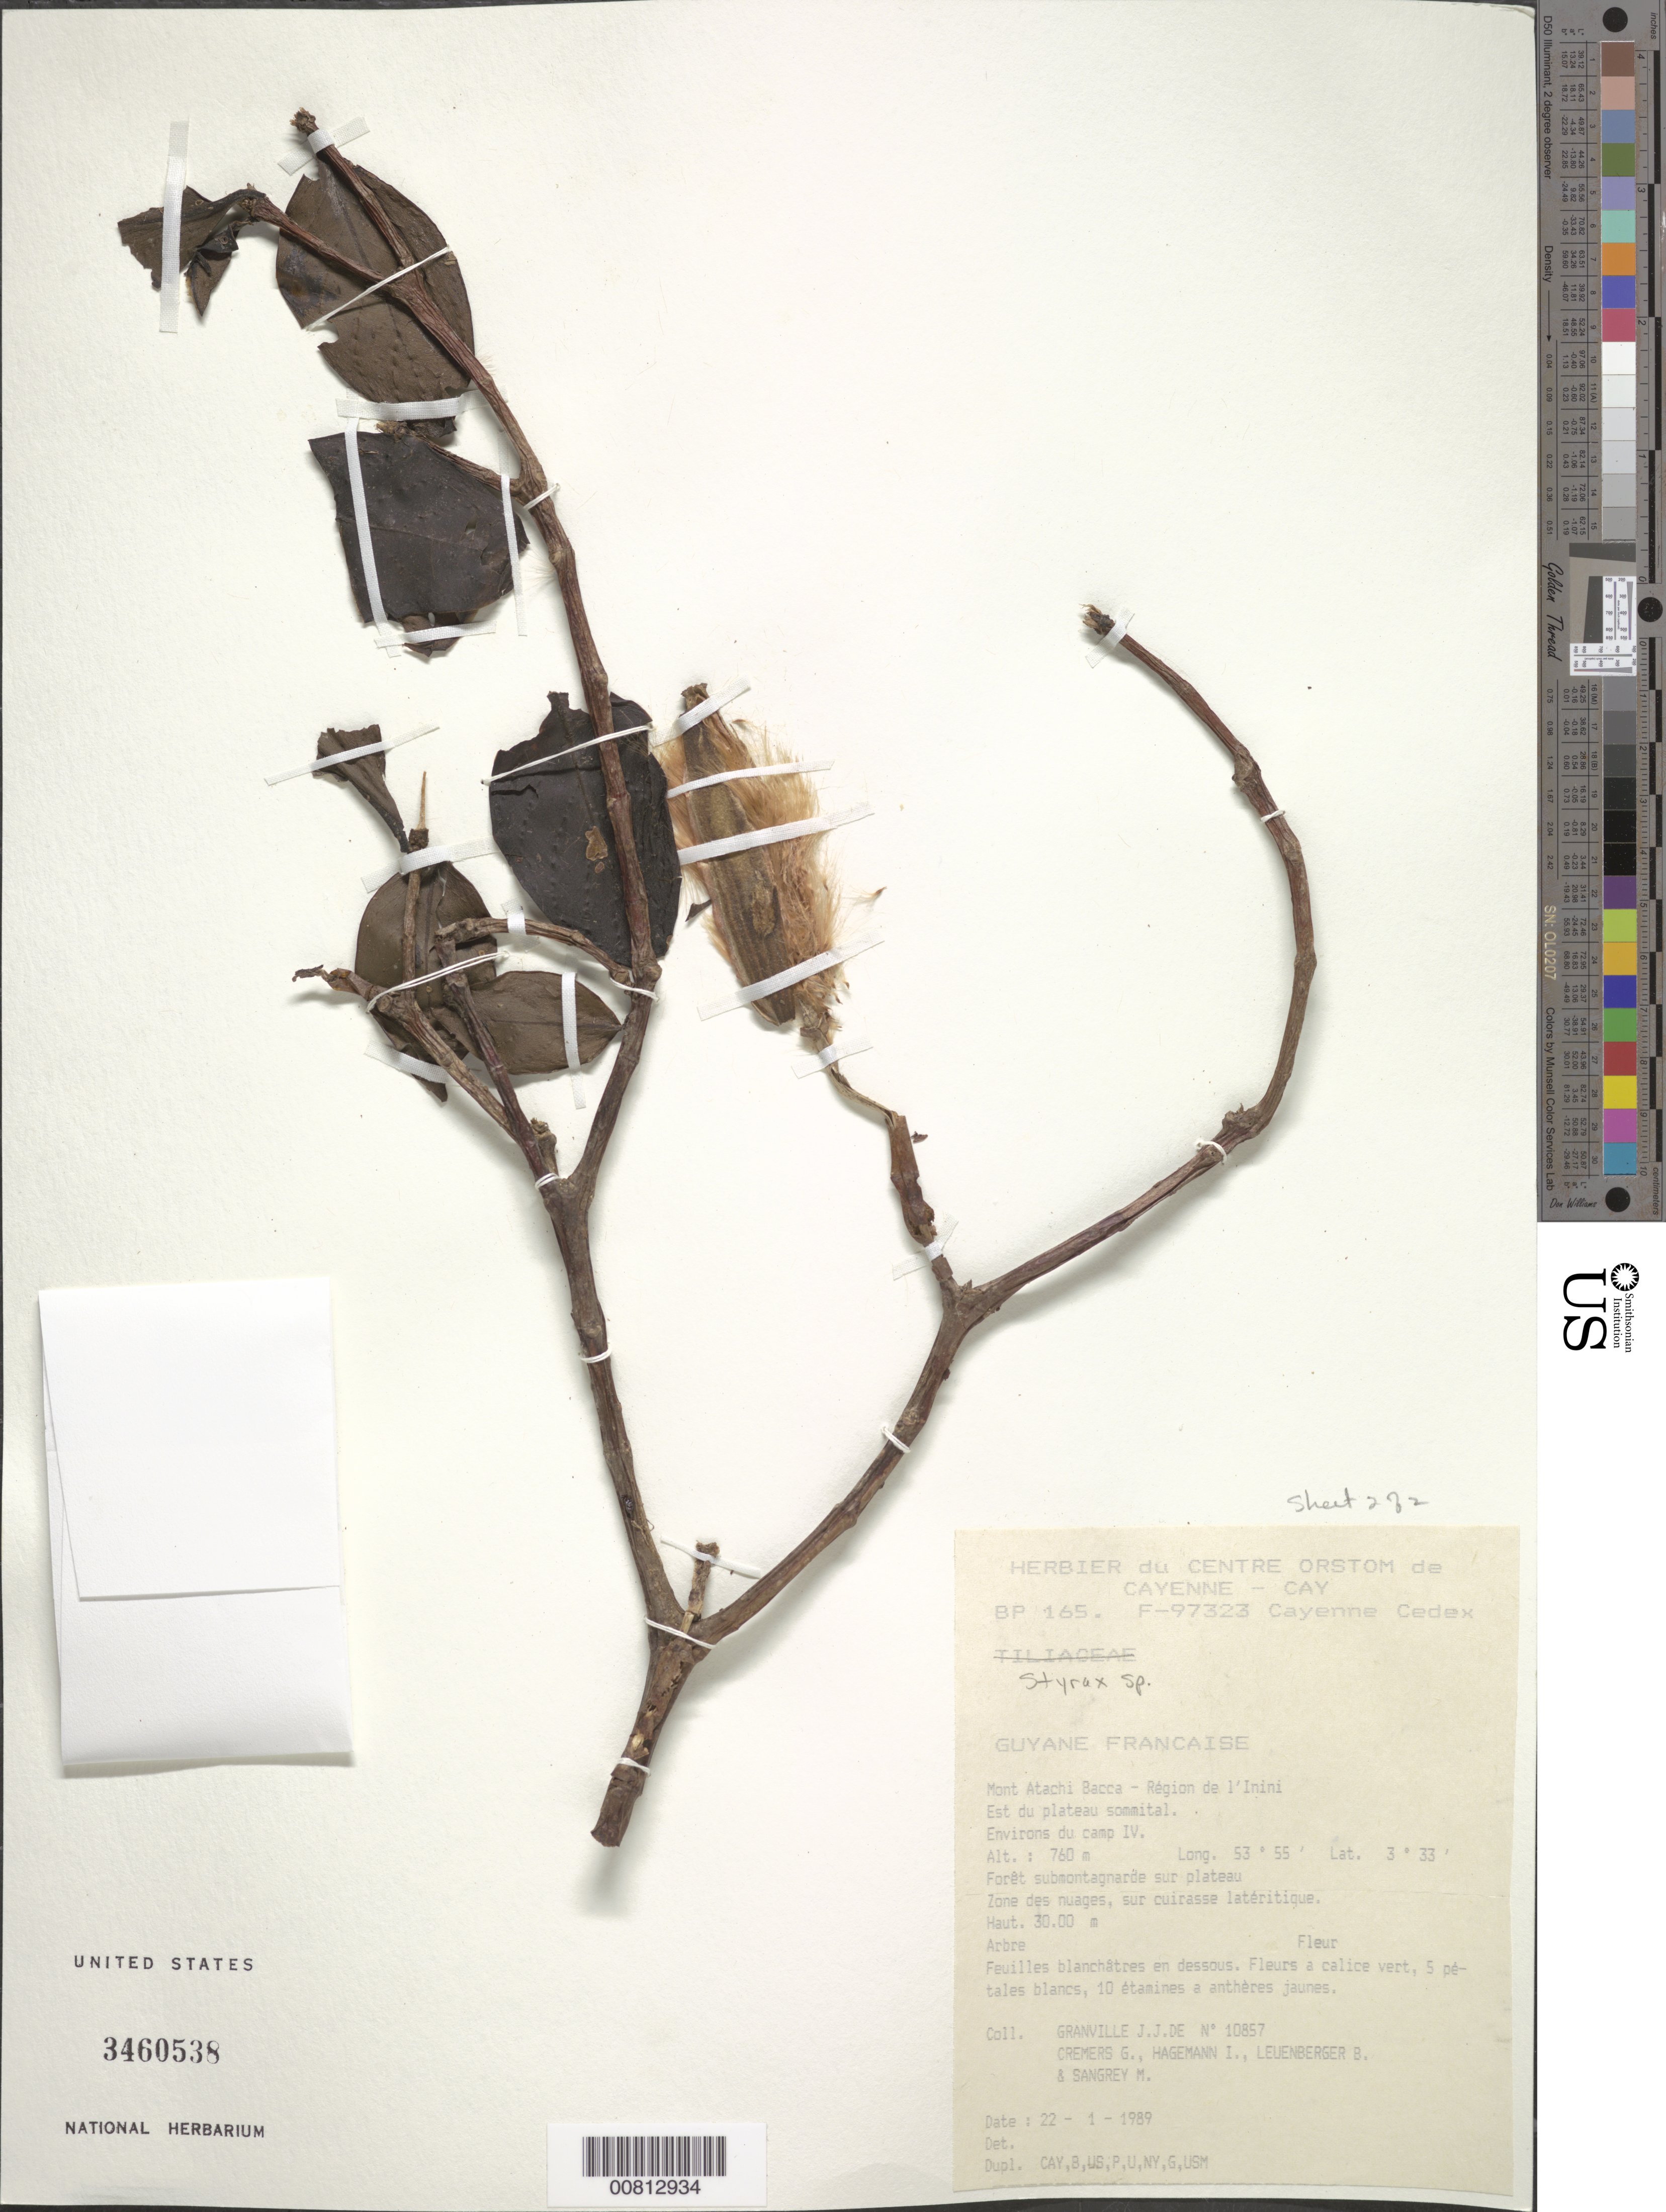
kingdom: Plantae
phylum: Tracheophyta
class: Magnoliopsida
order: Ericales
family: Styracaceae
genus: Styrax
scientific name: Styrax sp.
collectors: J.-J. de Granville, G. Cremers, I. Hagemann, B. Leuenberger & M. Sangrey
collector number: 10857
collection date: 1989-01-22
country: French Guiana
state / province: Inini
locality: Guyane Francaise. Mont Atachi Bacca - Région de l'Inini. Est du plateau sommital. Environs du camp IV.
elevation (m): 760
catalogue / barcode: US 3460538